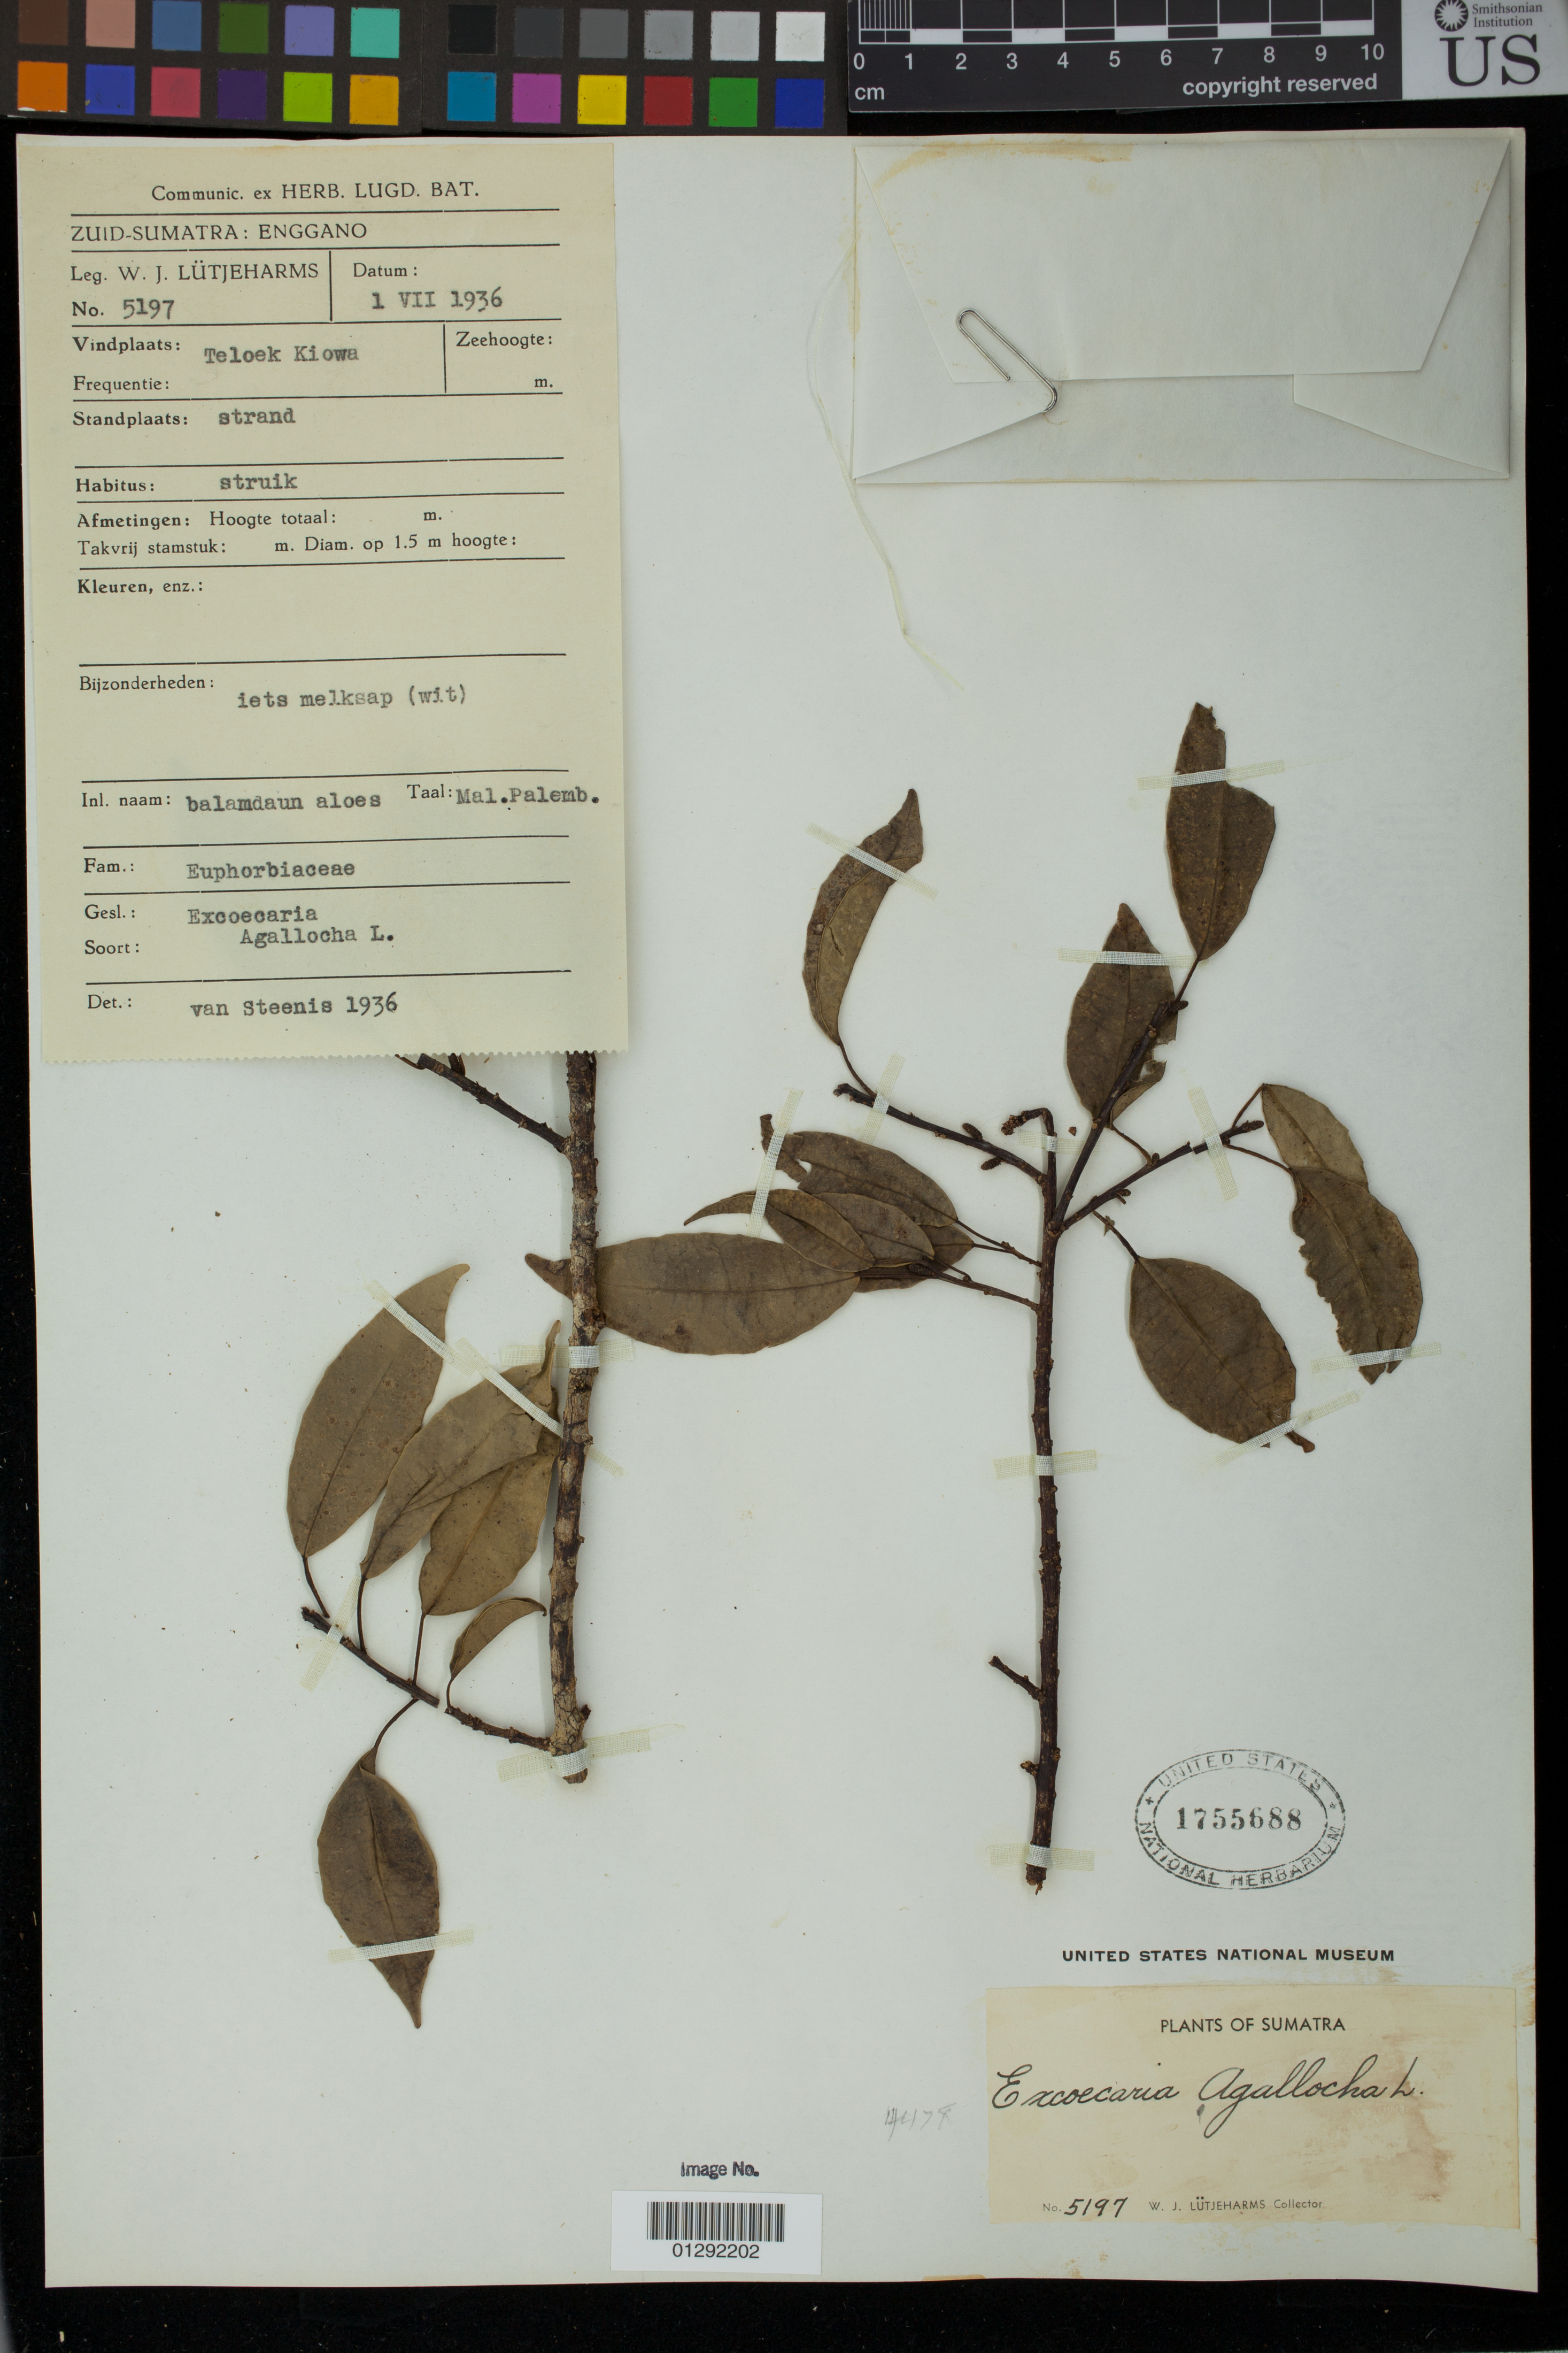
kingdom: Plantae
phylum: Tracheophyta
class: Magnoliopsida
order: Malpighiales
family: Euphorbiaceae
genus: Excoecaria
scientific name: Excoecaria agallocha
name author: L.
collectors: W. Lutjeharms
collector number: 5197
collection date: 1936-07-01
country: Indonesia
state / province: Sumatra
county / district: Bengkulu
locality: Zuid-Sumatra: Enggano. Teloek [Teluk] Kiowa.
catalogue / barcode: US 1755688